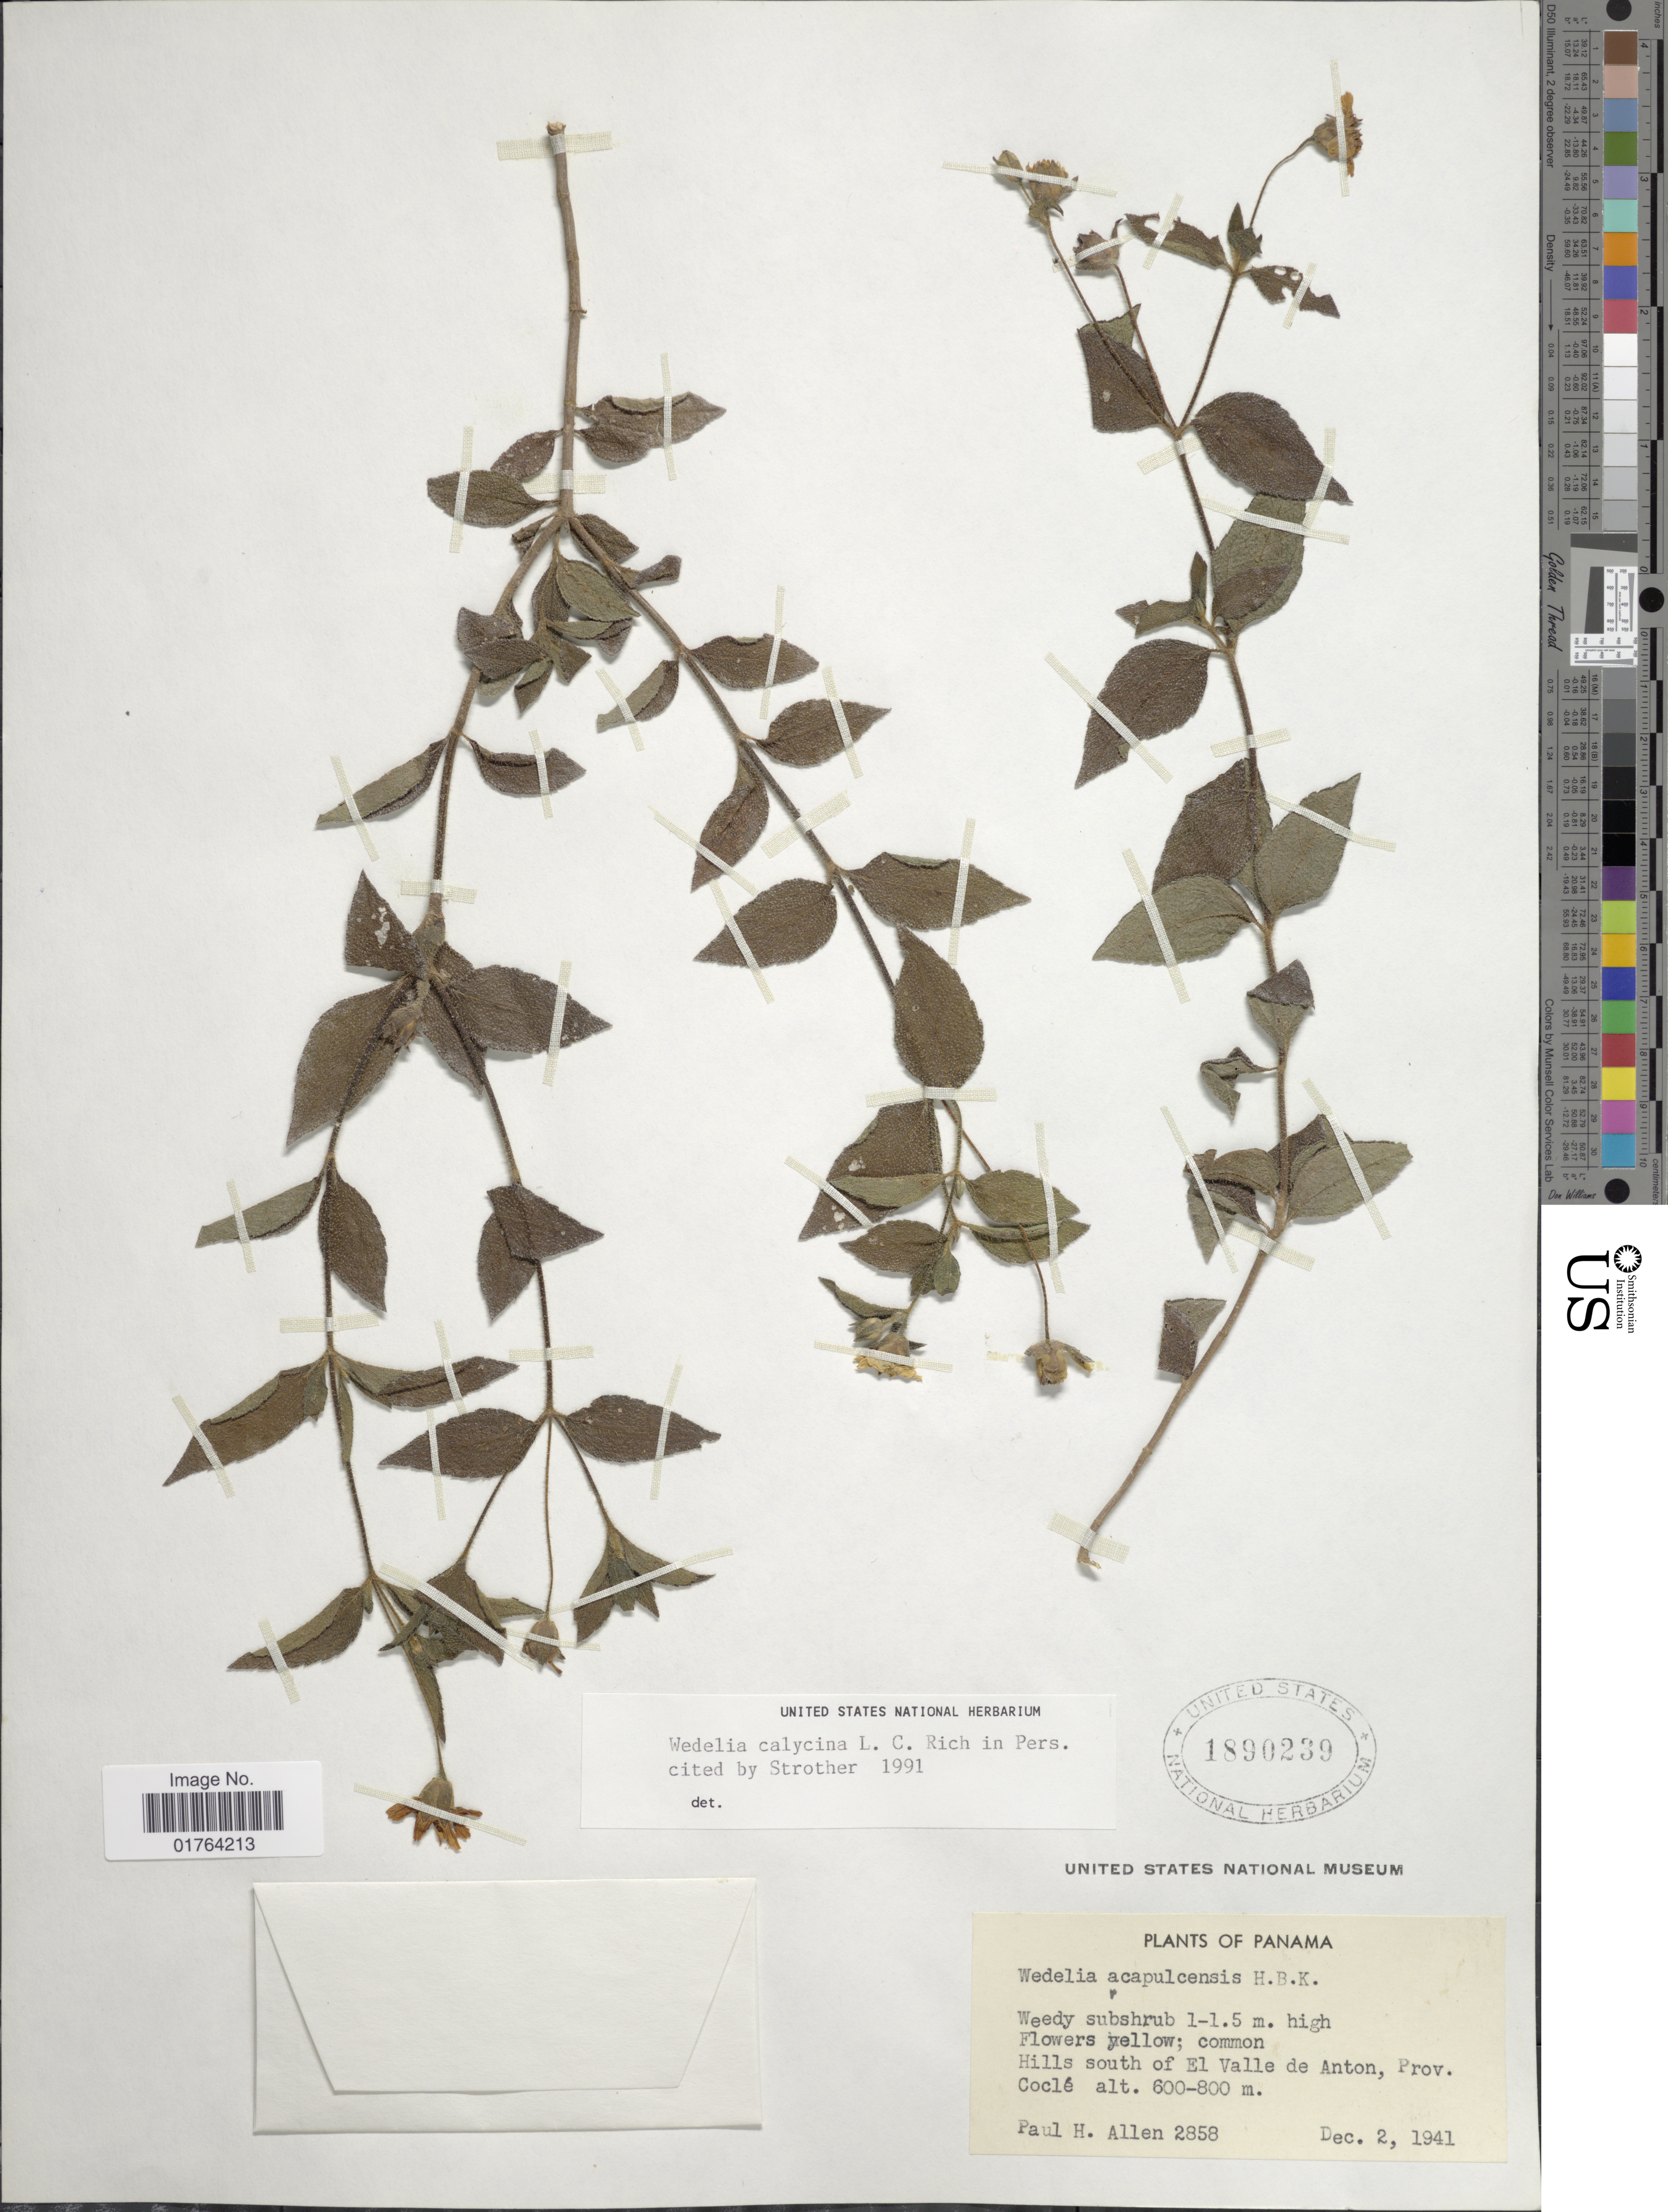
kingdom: Plantae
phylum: Tracheophyta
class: Magnoliopsida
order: Asterales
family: Asteraceae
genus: Wedelia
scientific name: Wedelia calycina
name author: Rich.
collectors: P. H. Allen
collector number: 2858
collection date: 1941-12-02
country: Panama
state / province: Coclé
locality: Hills south of El Valle de Anton, Prov. Cocle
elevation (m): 600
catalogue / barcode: US 1890239